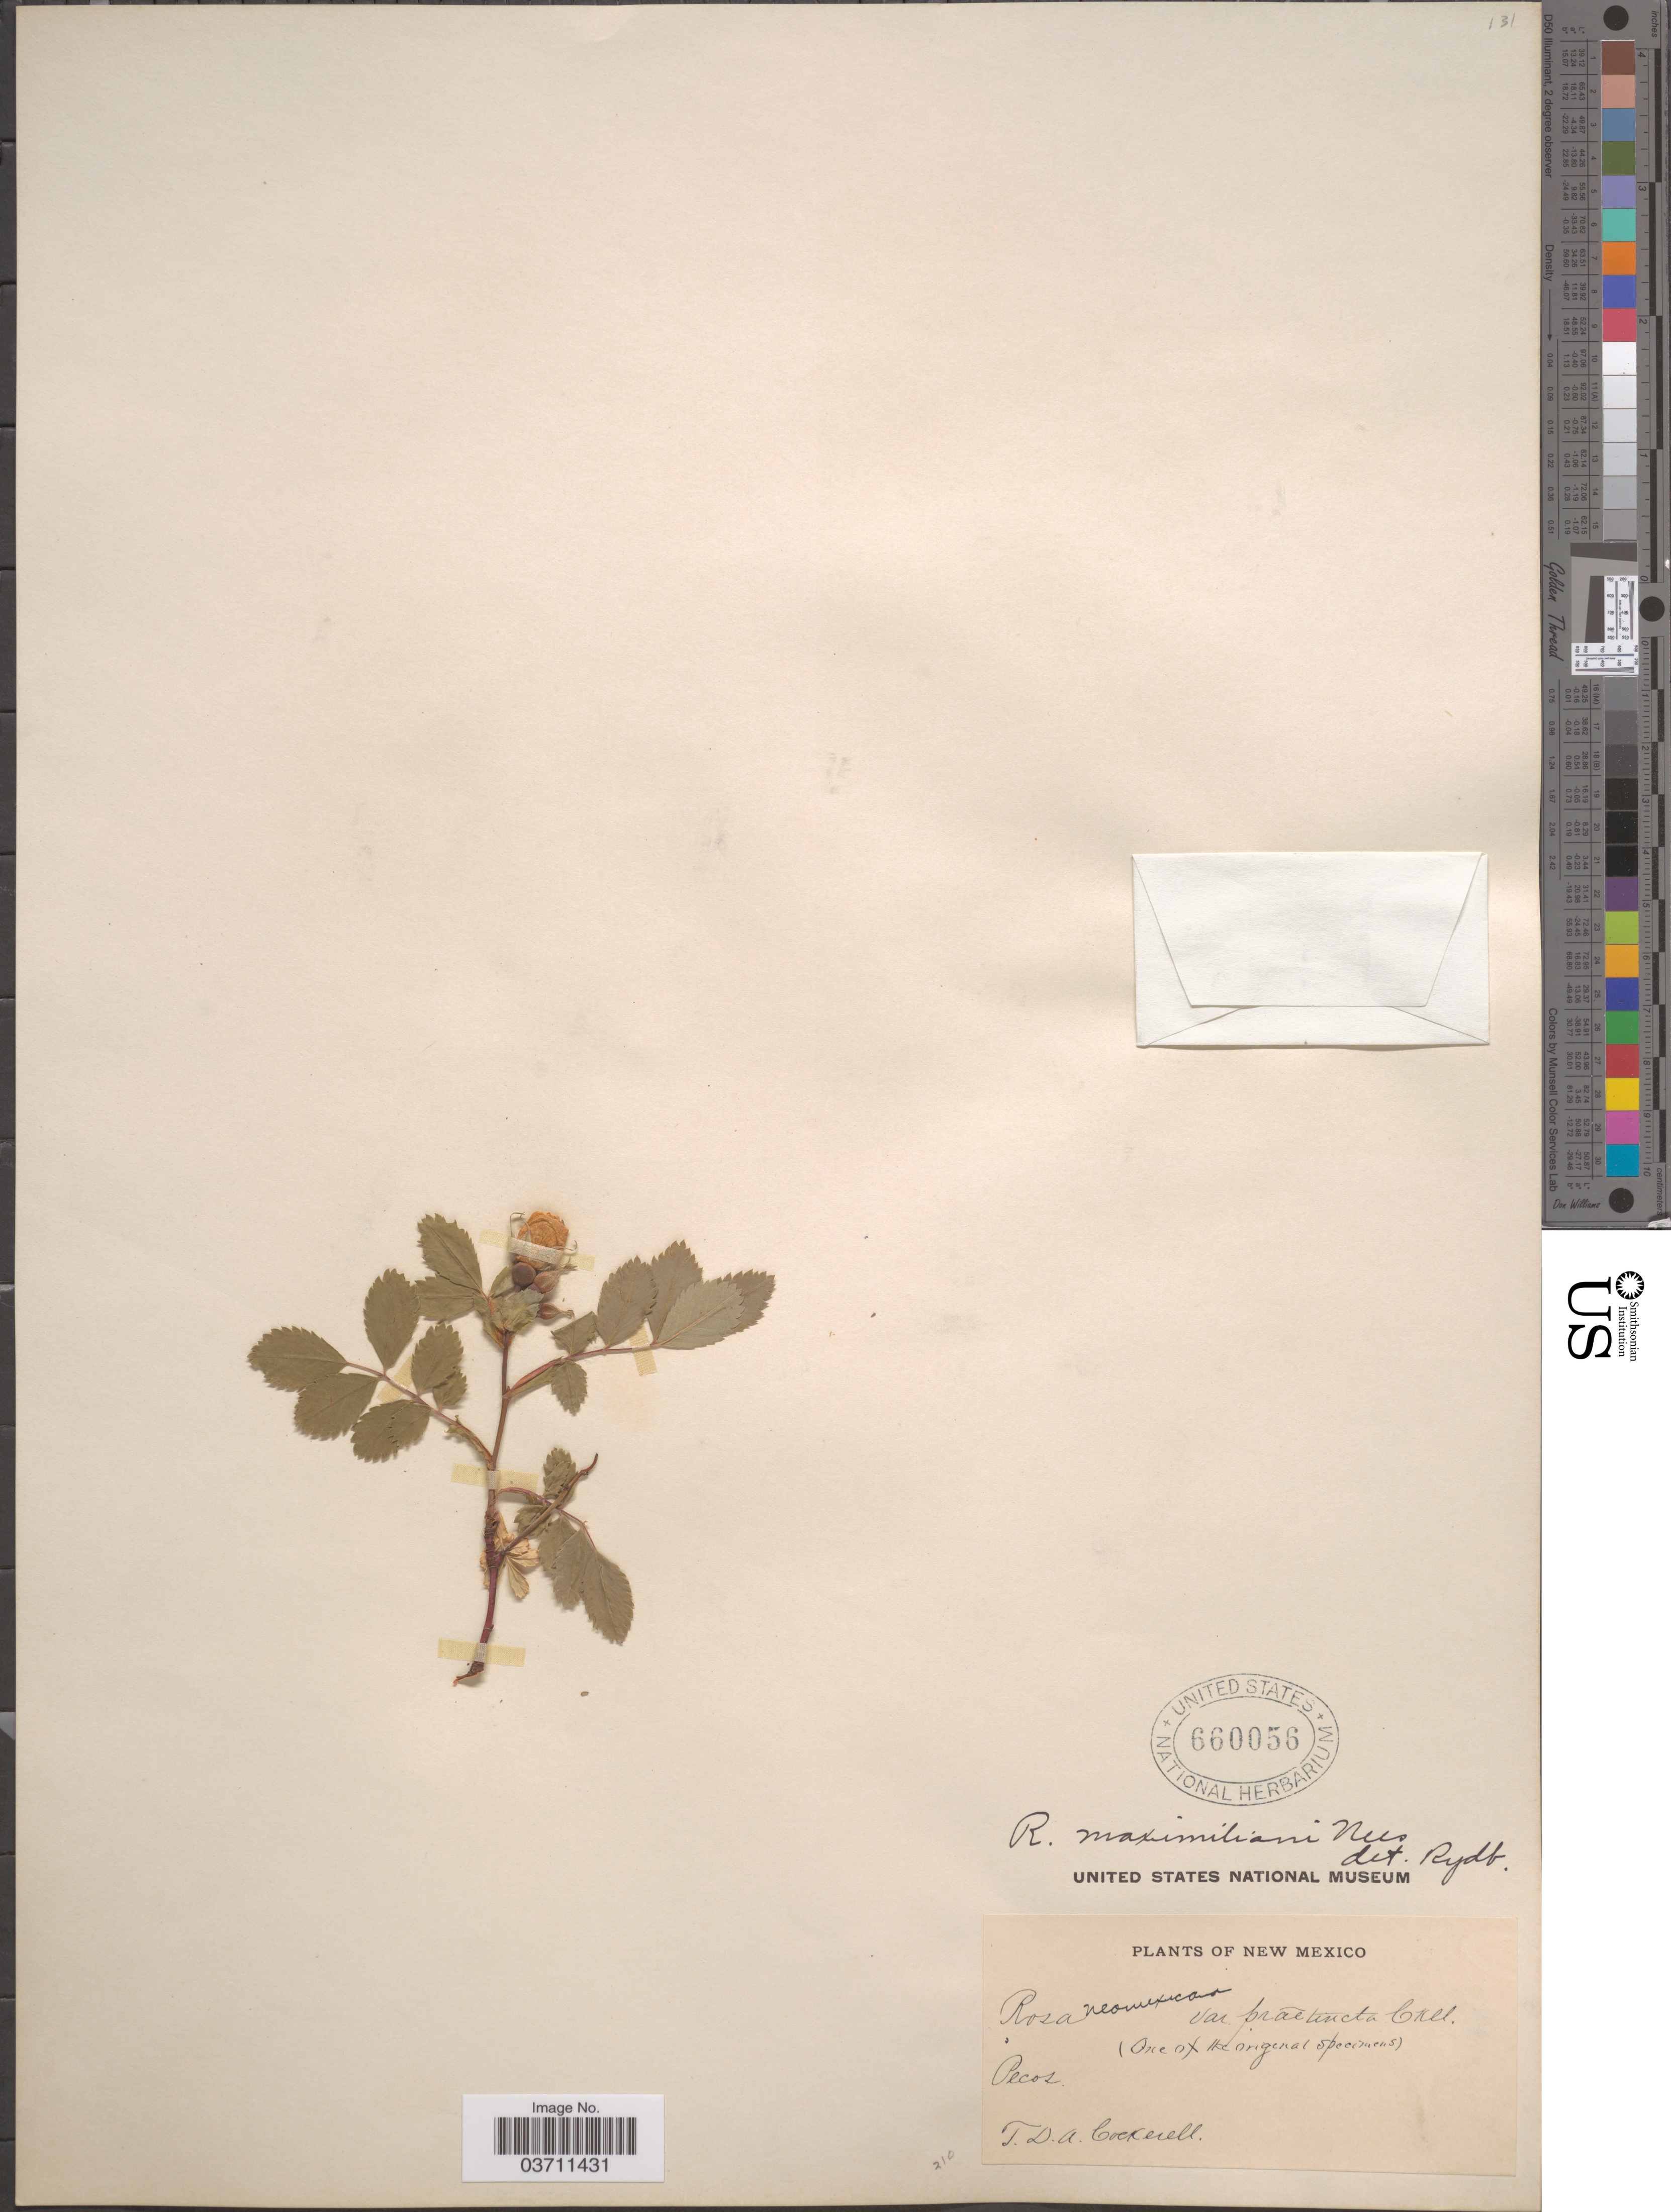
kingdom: Plantae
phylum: Tracheophyta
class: Magnoliopsida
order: Rosales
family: Rosaceae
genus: Rosa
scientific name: Rosa maximiliani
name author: Nees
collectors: T. Cockerell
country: United States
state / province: New Mexico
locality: Pecos.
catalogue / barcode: US 660056